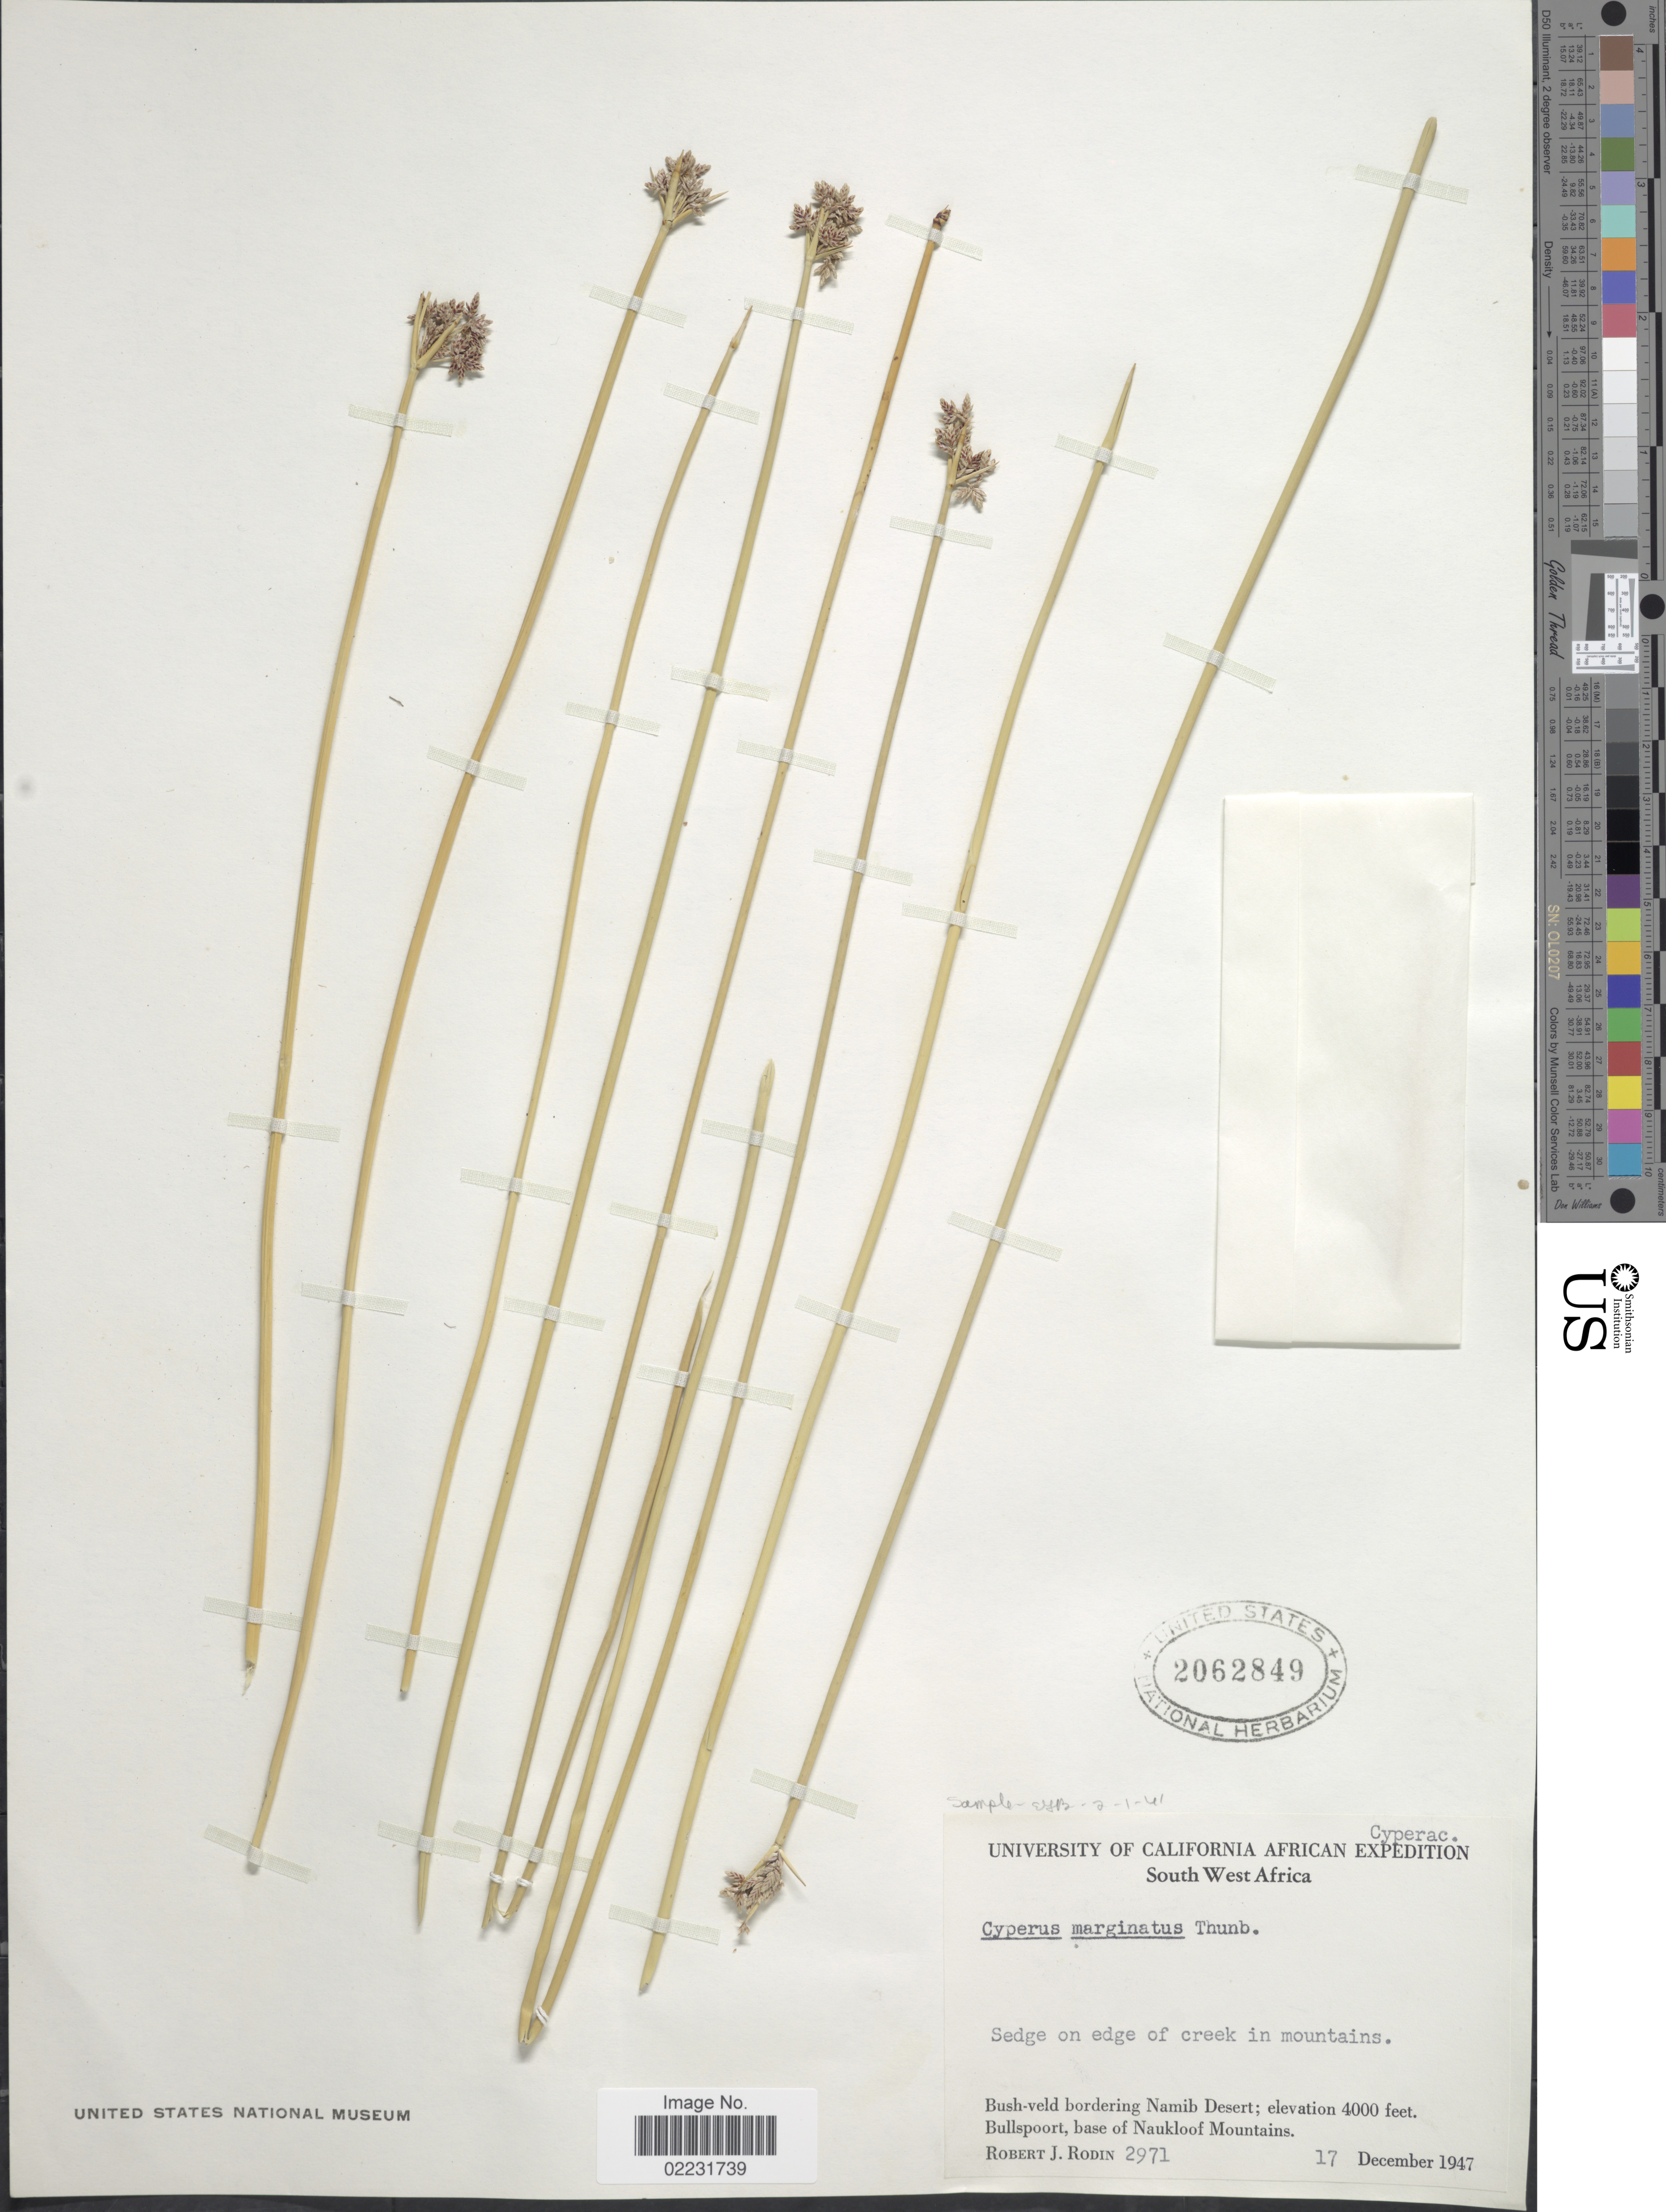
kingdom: Plantae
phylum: Tracheophyta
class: Liliopsida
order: Poales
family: Cyperaceae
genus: Cyperus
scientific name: Cyperus marginatus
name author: Thunb.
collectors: R. J. Rodin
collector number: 2971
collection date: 1947-12-17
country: Namibia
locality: South West Africa, bush-veld bordering Namib Desert, Bullspoort, base of Naukloof Mountains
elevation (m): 1219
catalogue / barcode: US 2062849